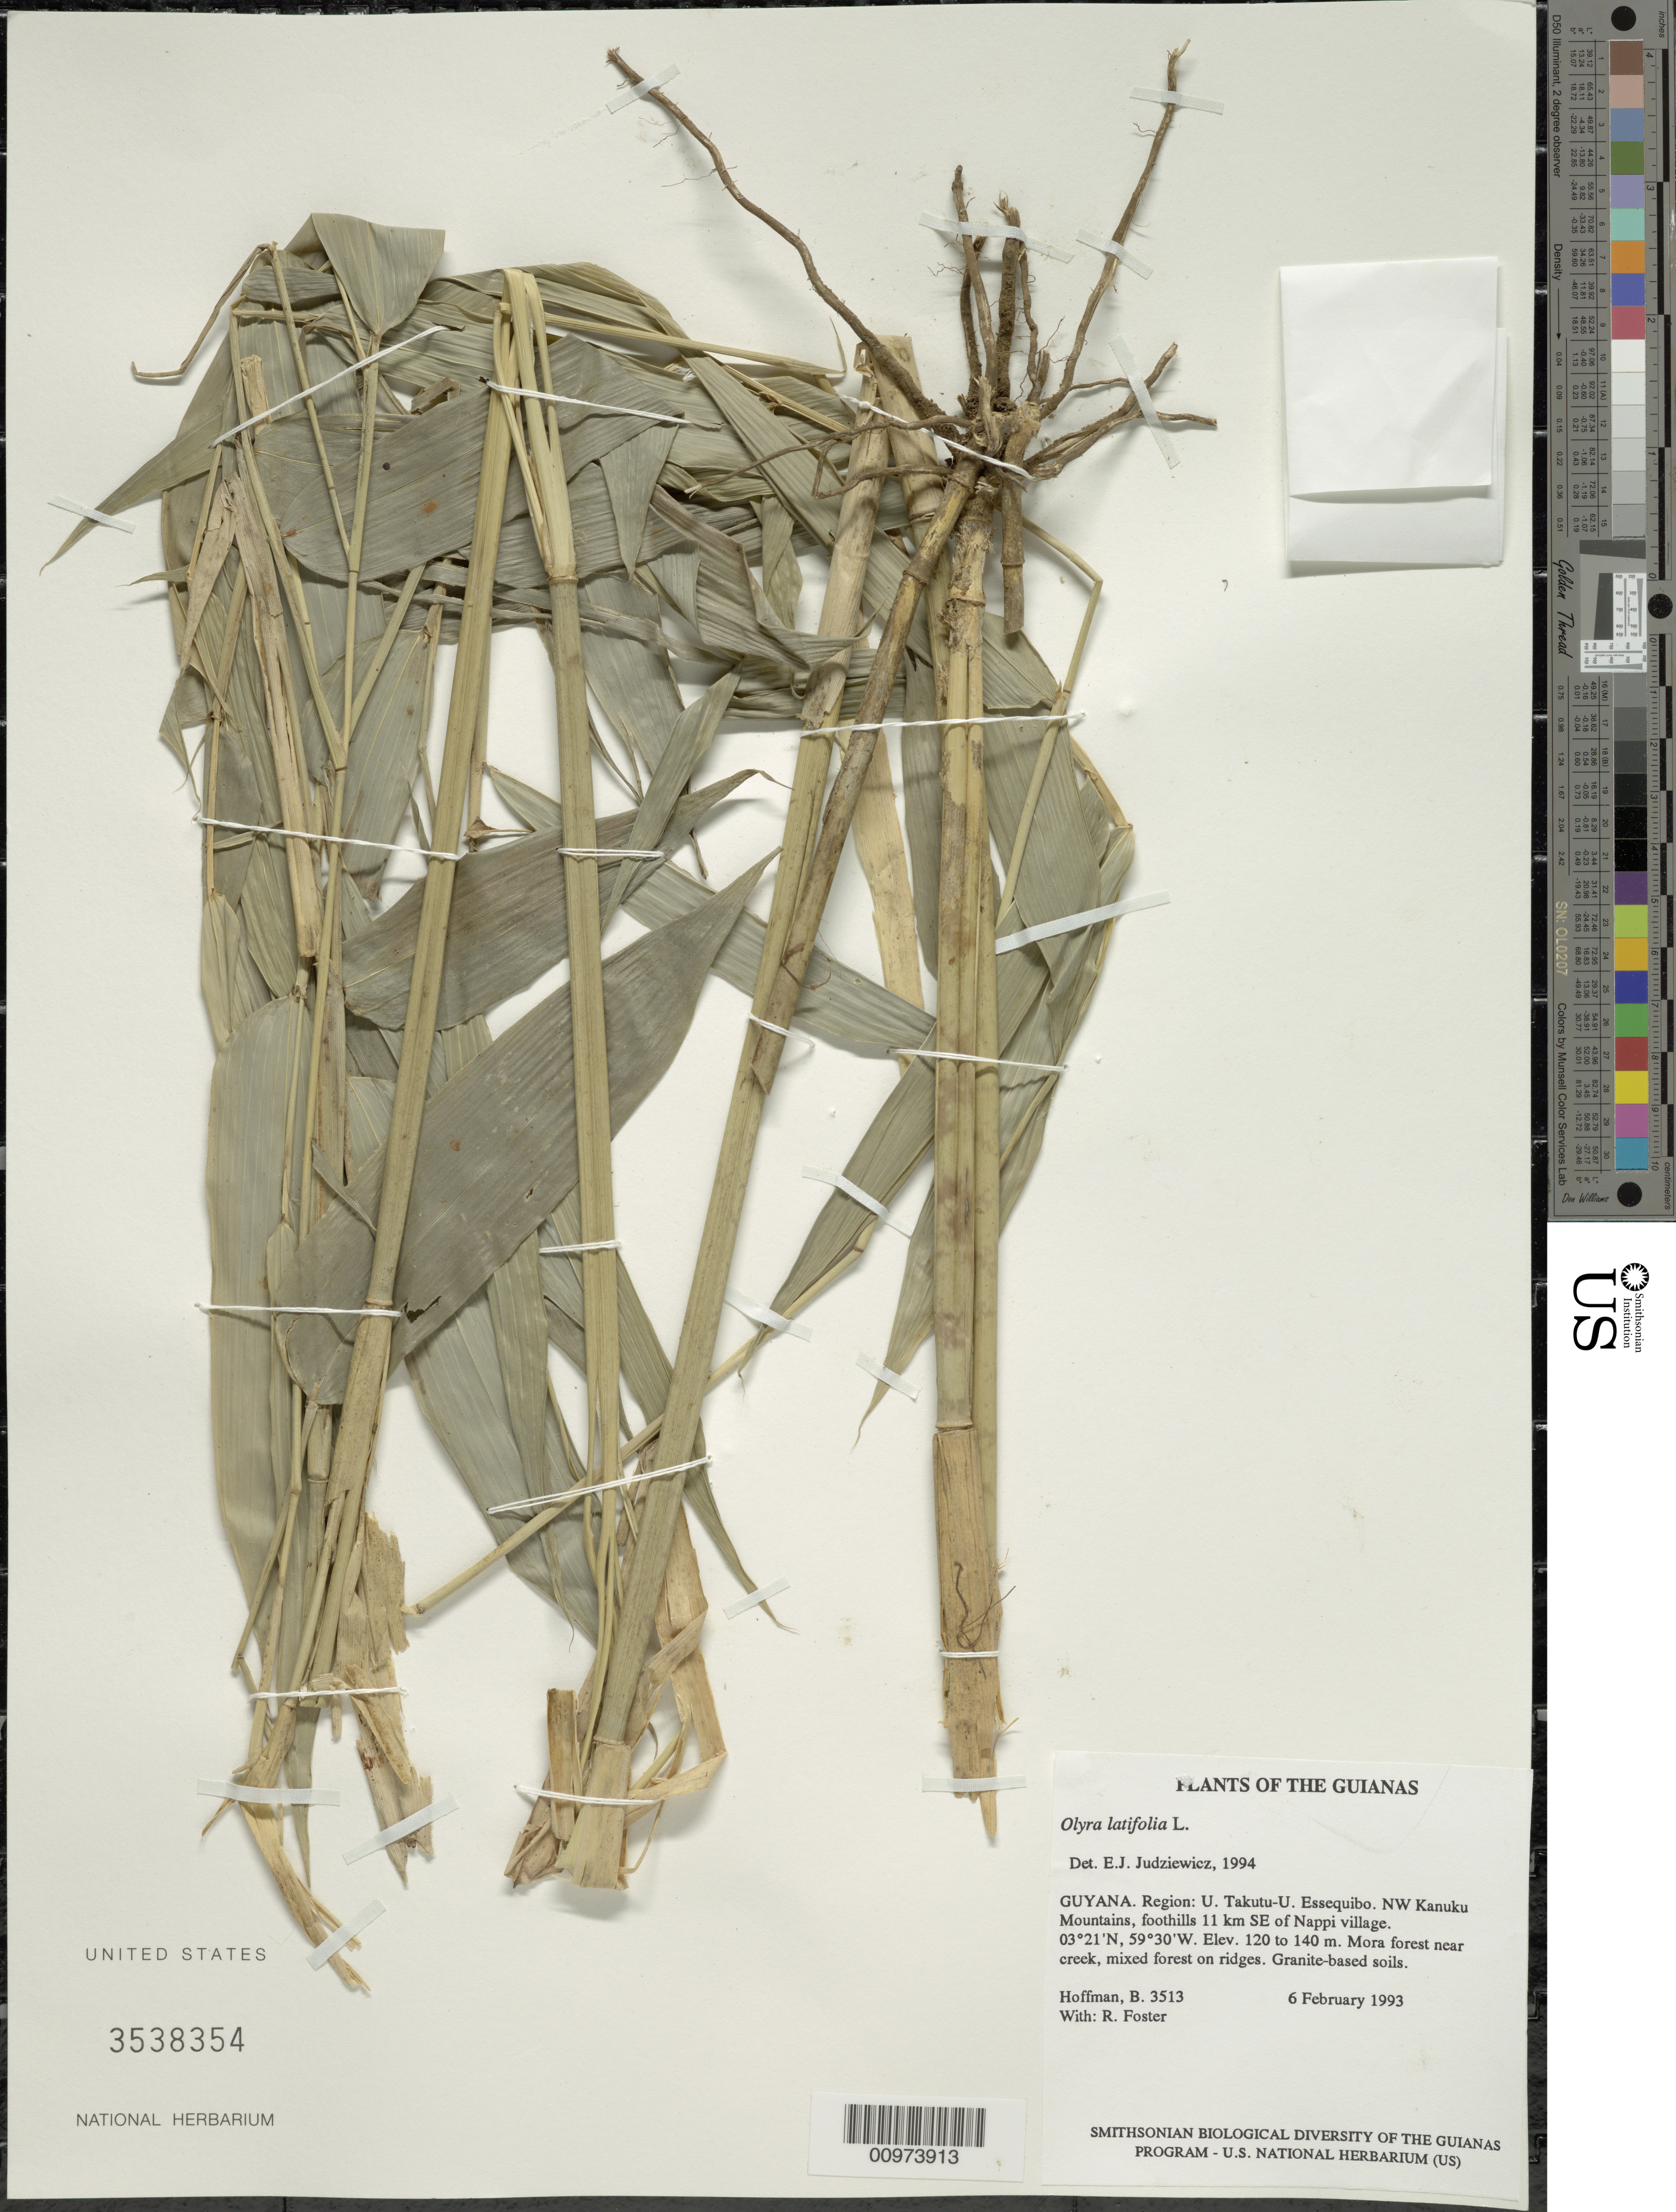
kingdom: Plantae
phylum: Tracheophyta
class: Liliopsida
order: Poales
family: Poaceae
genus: Olyra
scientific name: Olyra latifolia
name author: L.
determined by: Judziewicz, E. J.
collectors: B. Hoffman & R. Foster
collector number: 3513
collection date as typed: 6 February 1993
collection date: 1993-02-06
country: Guyana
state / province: U. Takutu-U. Essequibo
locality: NW Kanuku Mountains, foothills 11 km SE of Nappi village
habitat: Mora forest near creek, mixed forest on ridges. Granite-based soils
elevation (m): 120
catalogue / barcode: US 3538354